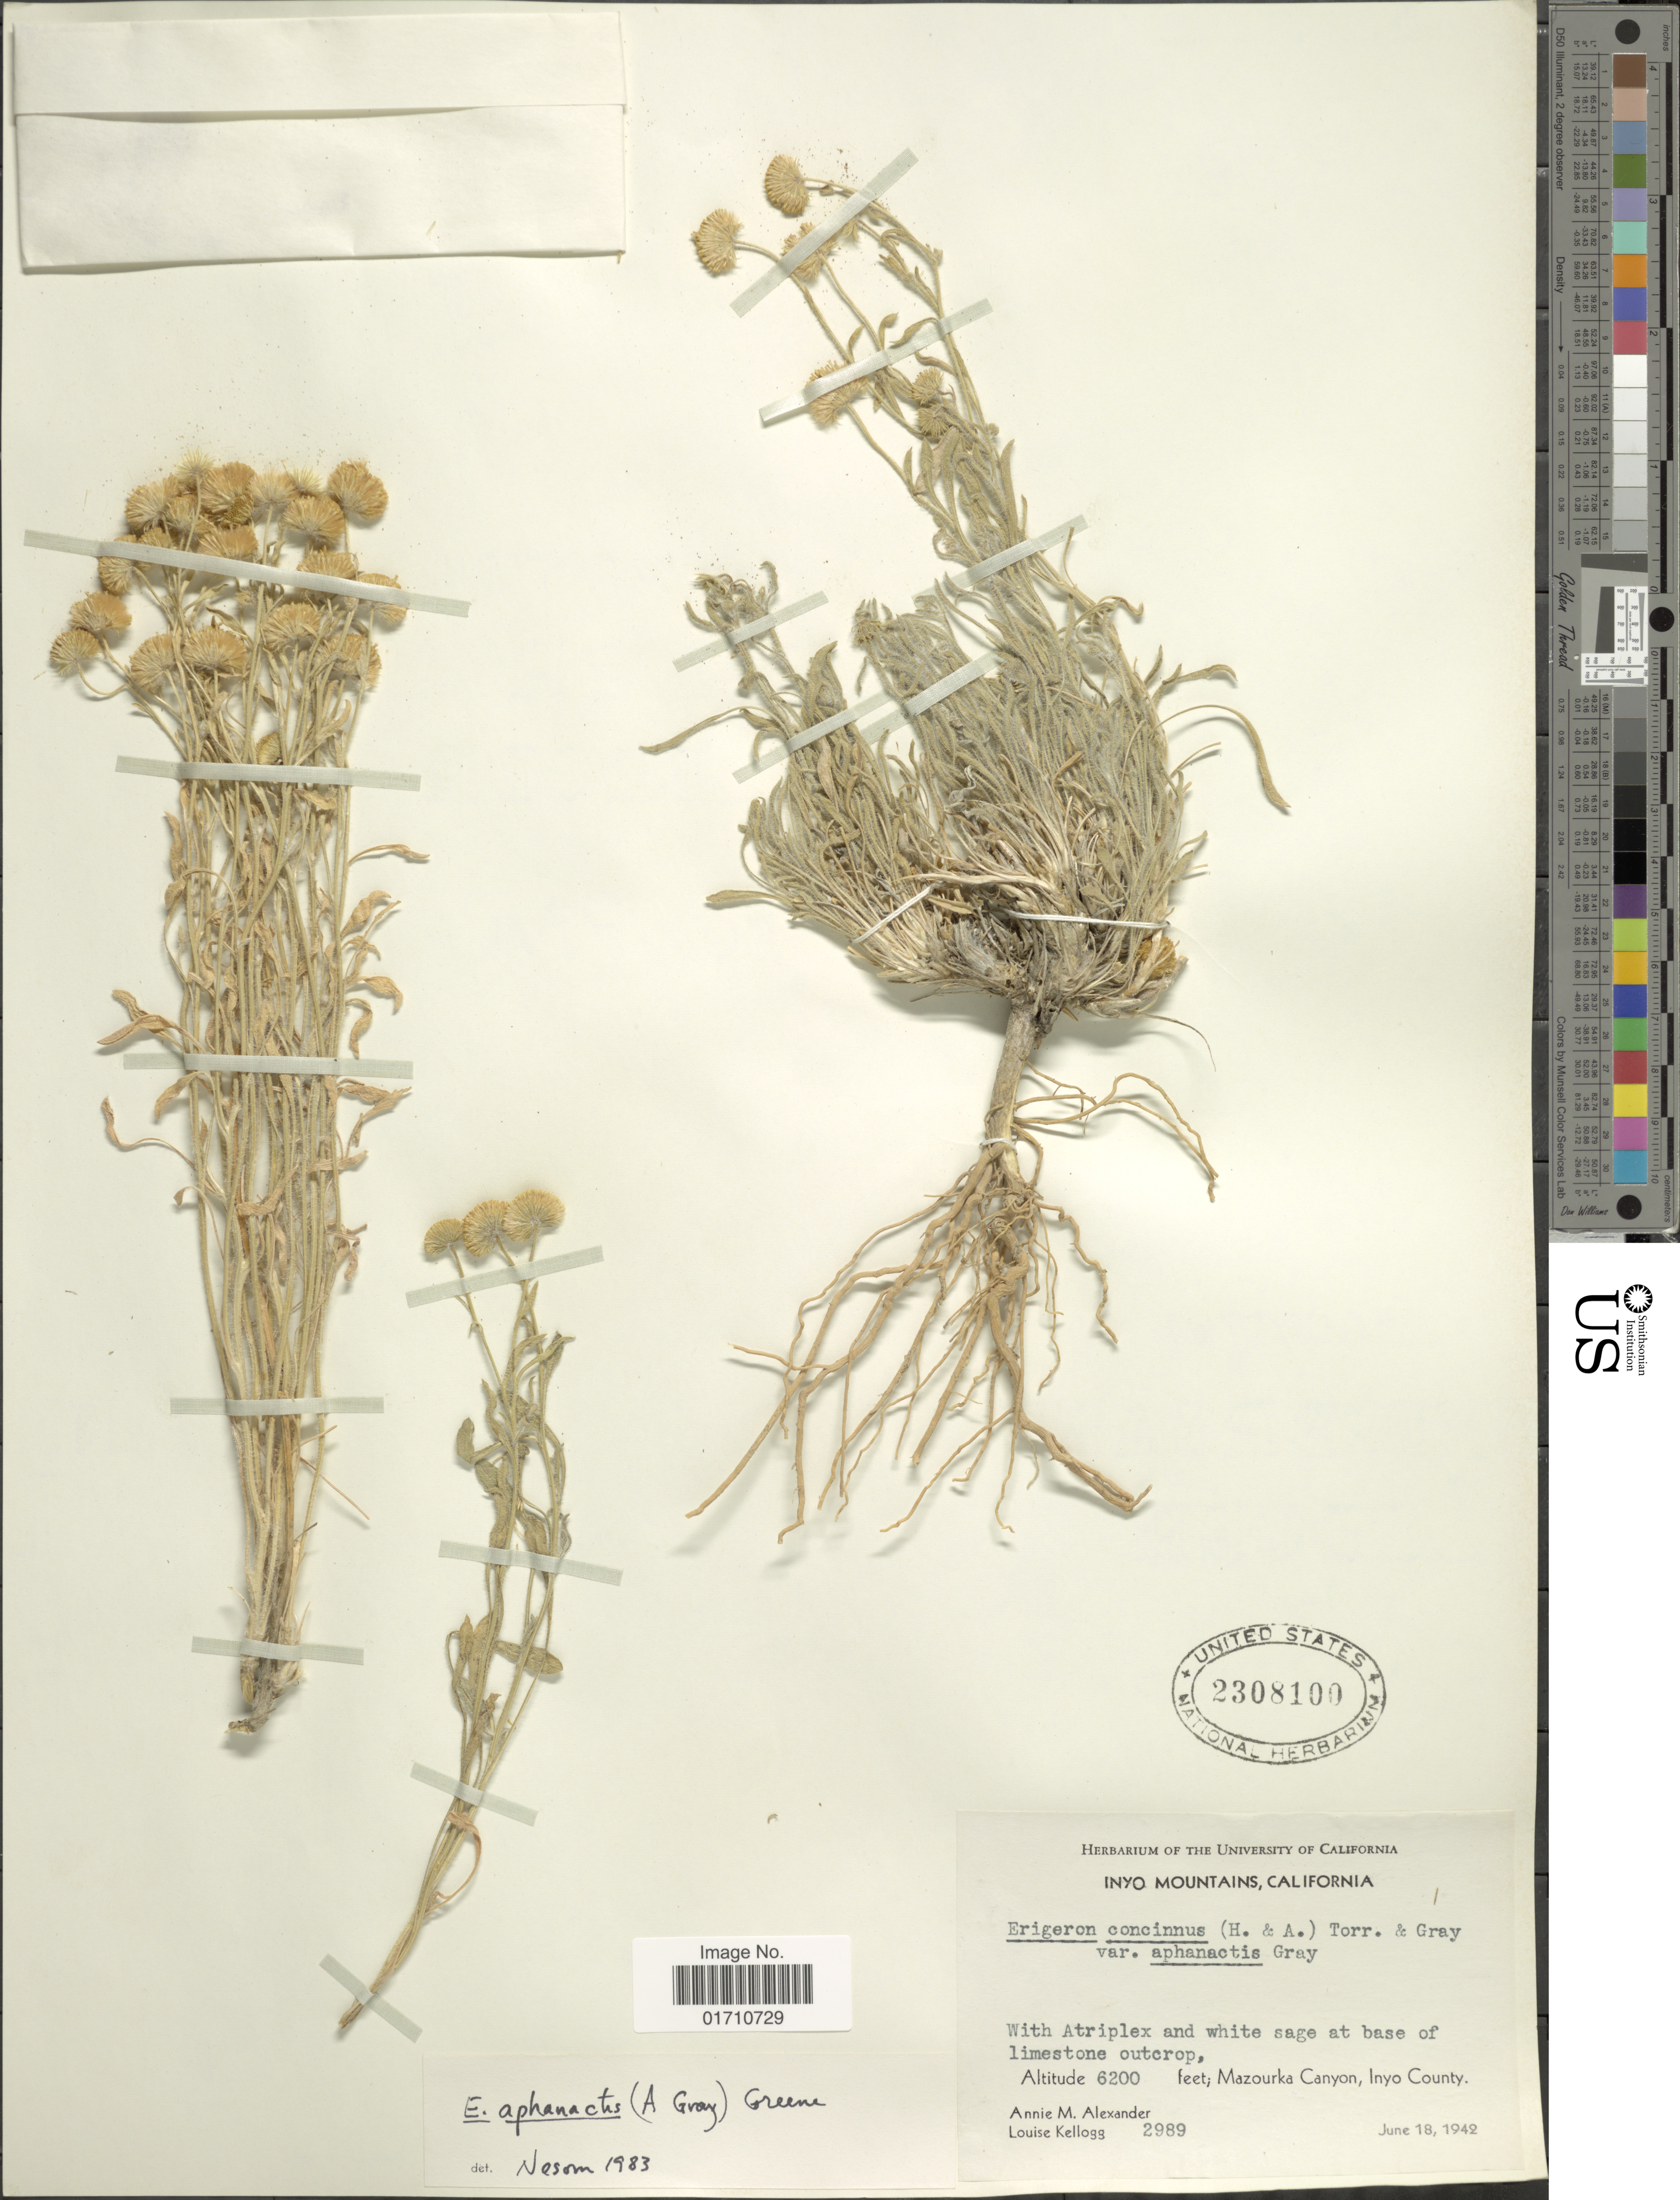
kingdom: Plantae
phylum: Tracheophyta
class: Magnoliopsida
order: Asterales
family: Asteraceae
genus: Erigeron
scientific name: Erigeron aphanactis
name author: (A. Gray) Greene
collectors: A. M. Alexander & L. Kellogg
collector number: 2989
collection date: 1942-06-18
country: United States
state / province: California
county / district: Inyo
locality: Inyo Mountains, With Atriplex and white sage at base of limestone outcrop, Mazourka Canyon, Inyo County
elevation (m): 1890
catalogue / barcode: US 2308100